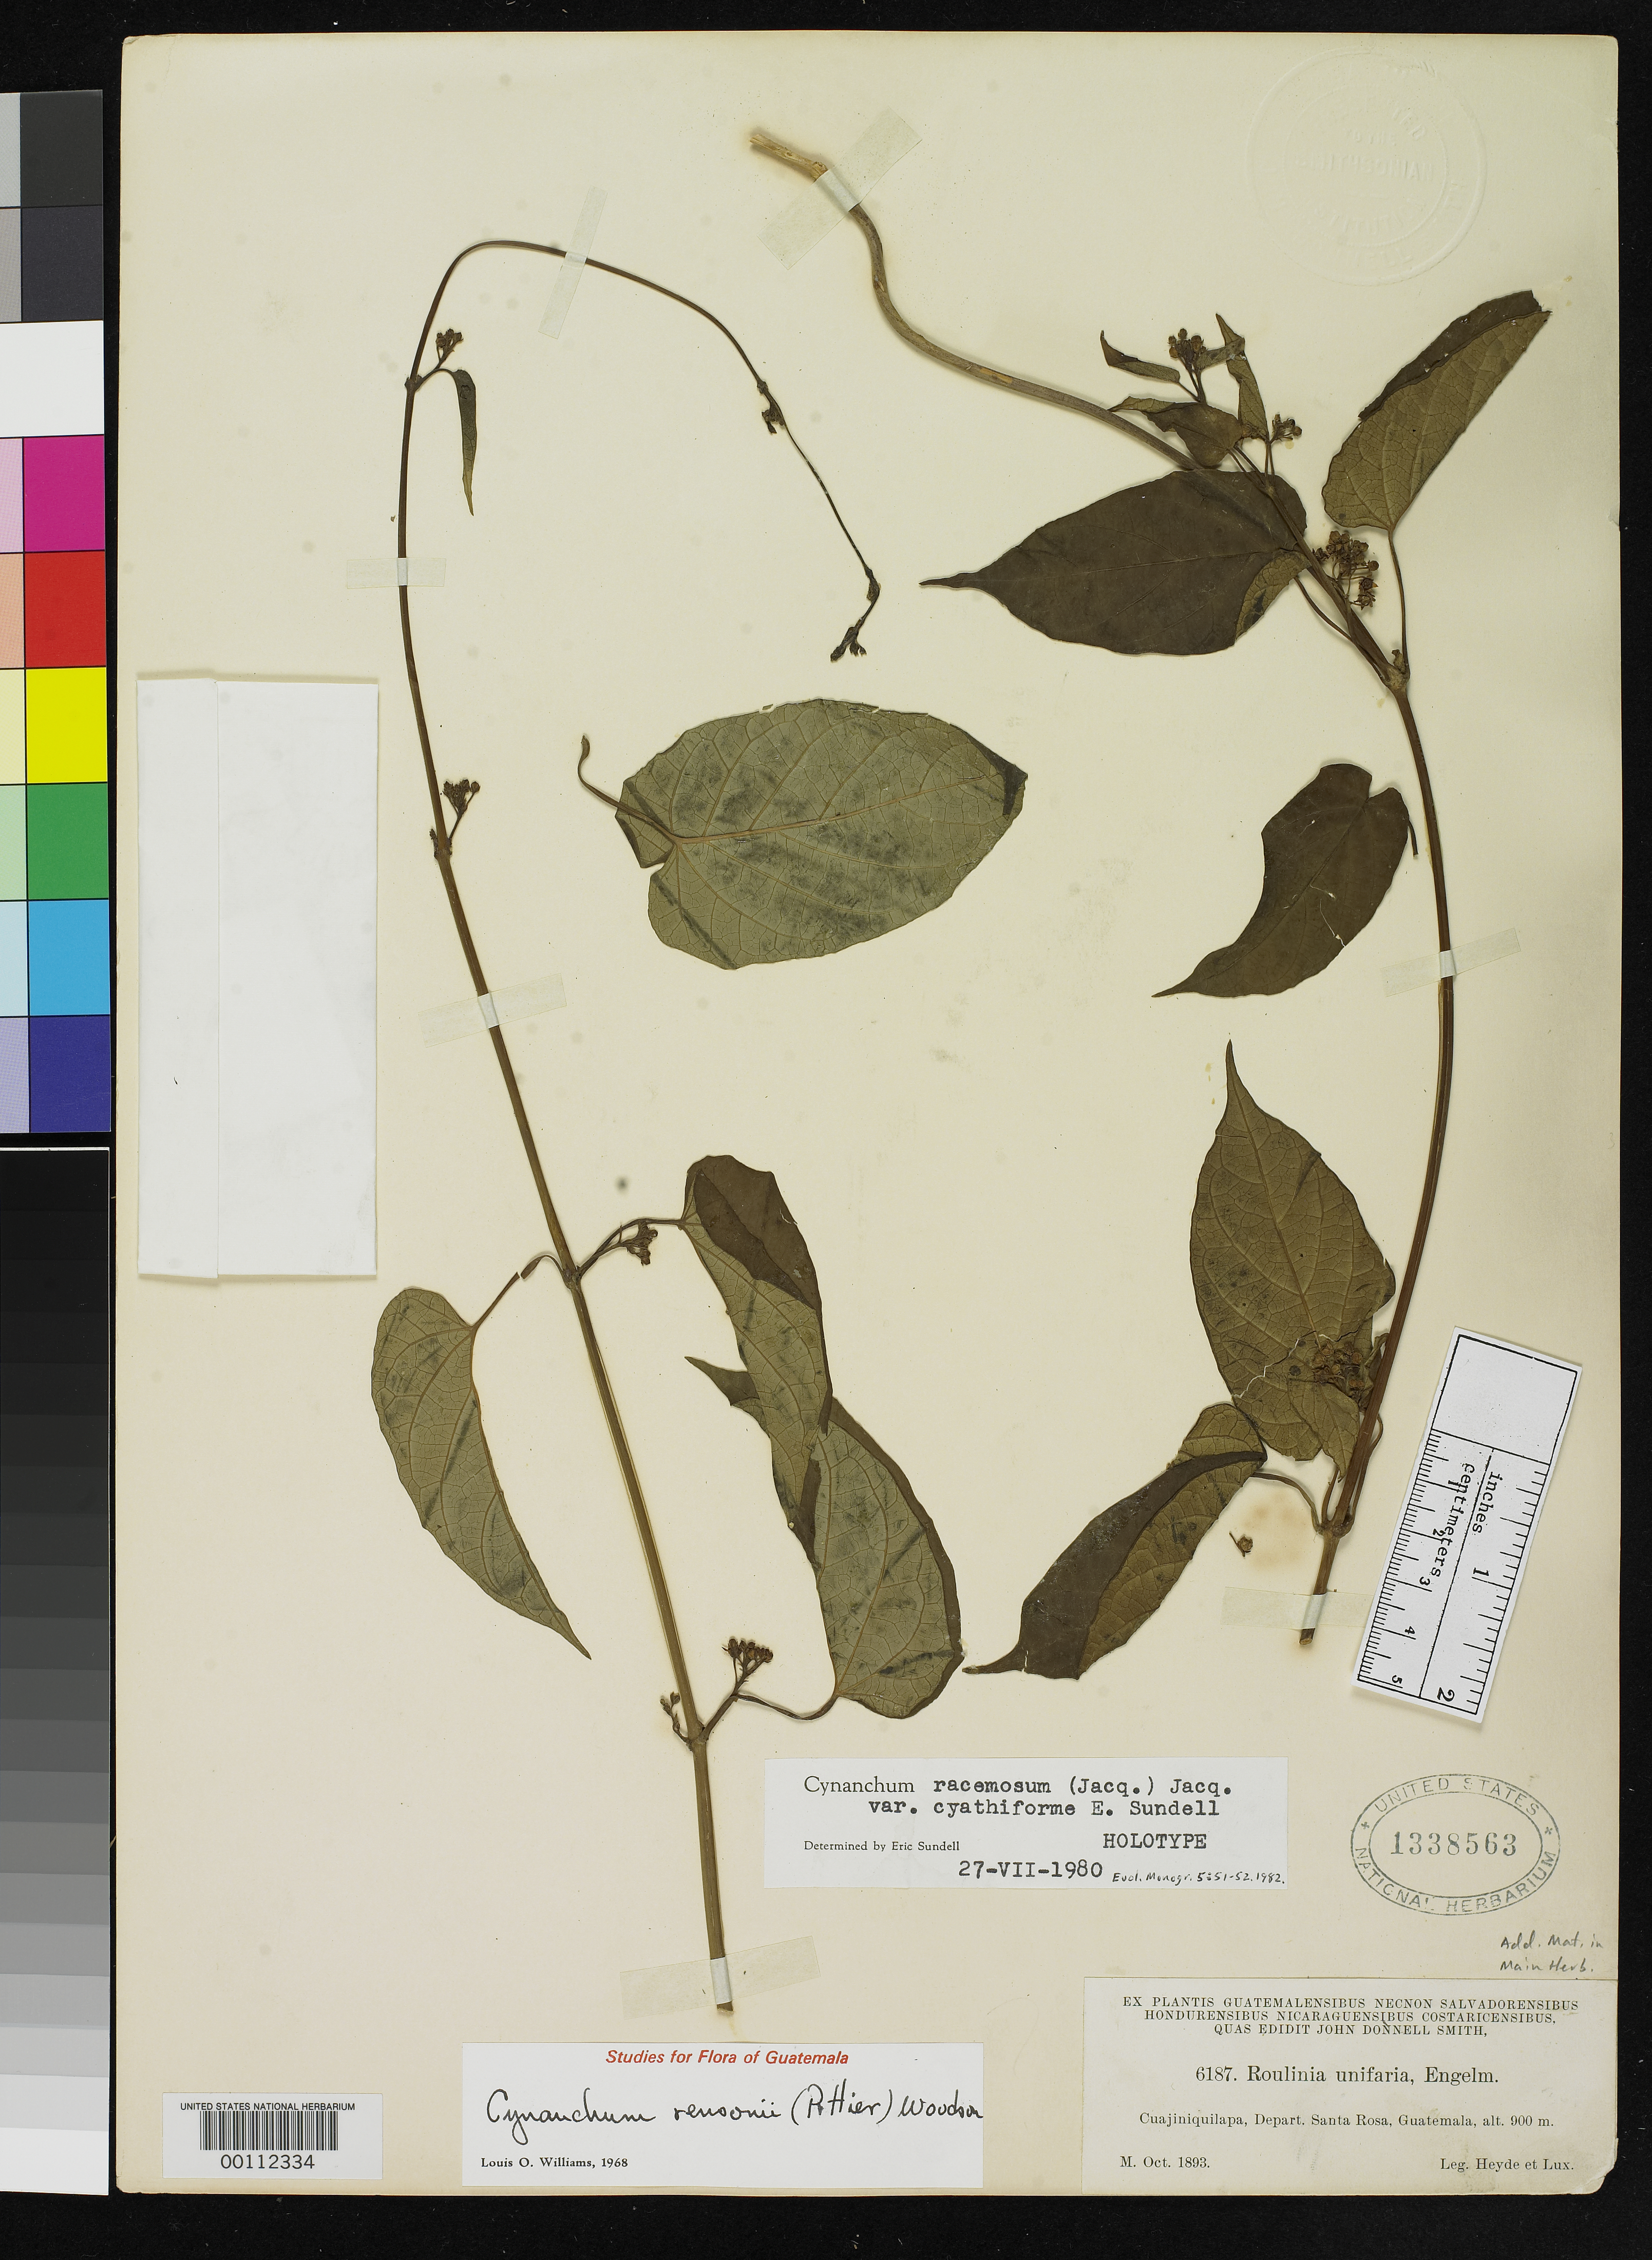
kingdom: Plantae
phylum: Tracheophyta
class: Magnoliopsida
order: Gentianales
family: Apocynaceae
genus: Cynanchum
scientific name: Cynanchum racemosum var. cyathiforme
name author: Sundell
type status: Holotype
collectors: E. T. Heyde & E. Lux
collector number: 6187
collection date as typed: Oct 1893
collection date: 1893-10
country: Guatemala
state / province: Santa Rosa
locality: Cuajiniquilapa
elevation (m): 900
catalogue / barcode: US 1338563